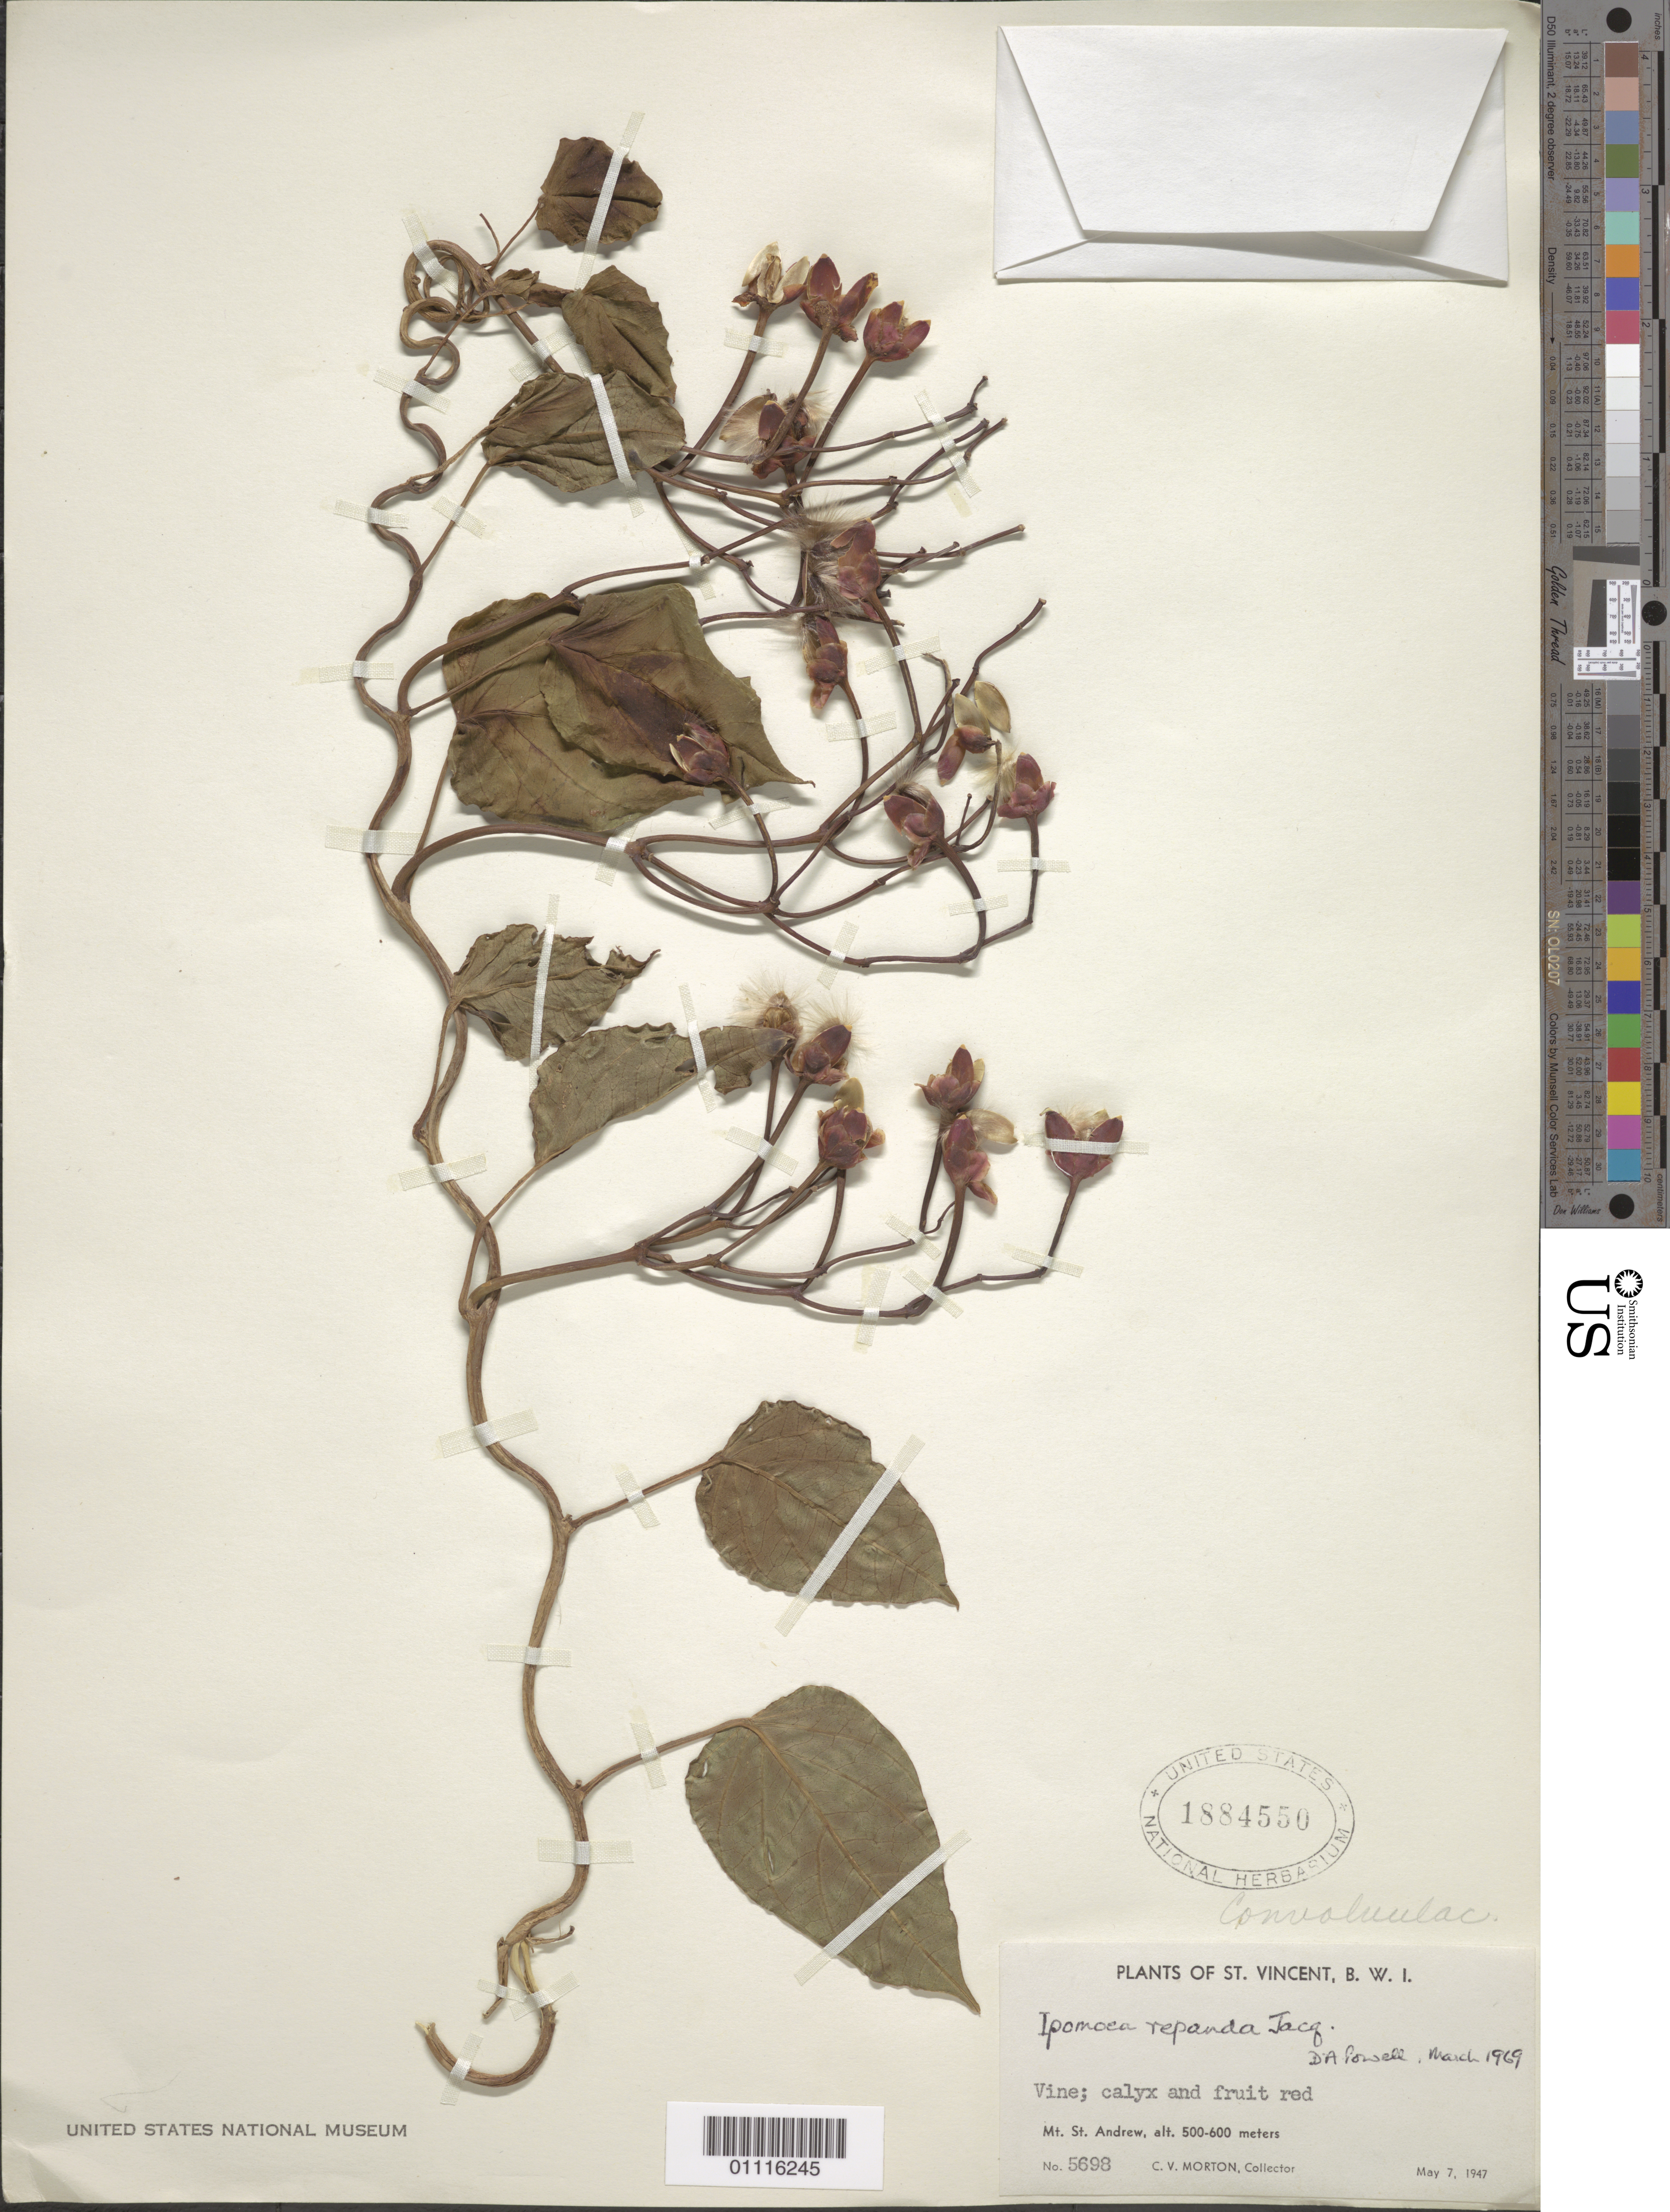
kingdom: Plantae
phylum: Tracheophyta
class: Magnoliopsida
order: Solanales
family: Convolvulaceae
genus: Ipomoea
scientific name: Ipomoea repanda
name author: Jacq.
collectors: C. V. Morton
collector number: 5698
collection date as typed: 07 May 1947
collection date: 1947-05-07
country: St. Vincent - Grenadines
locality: Mt. St. Andrew.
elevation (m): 500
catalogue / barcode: US 1884550